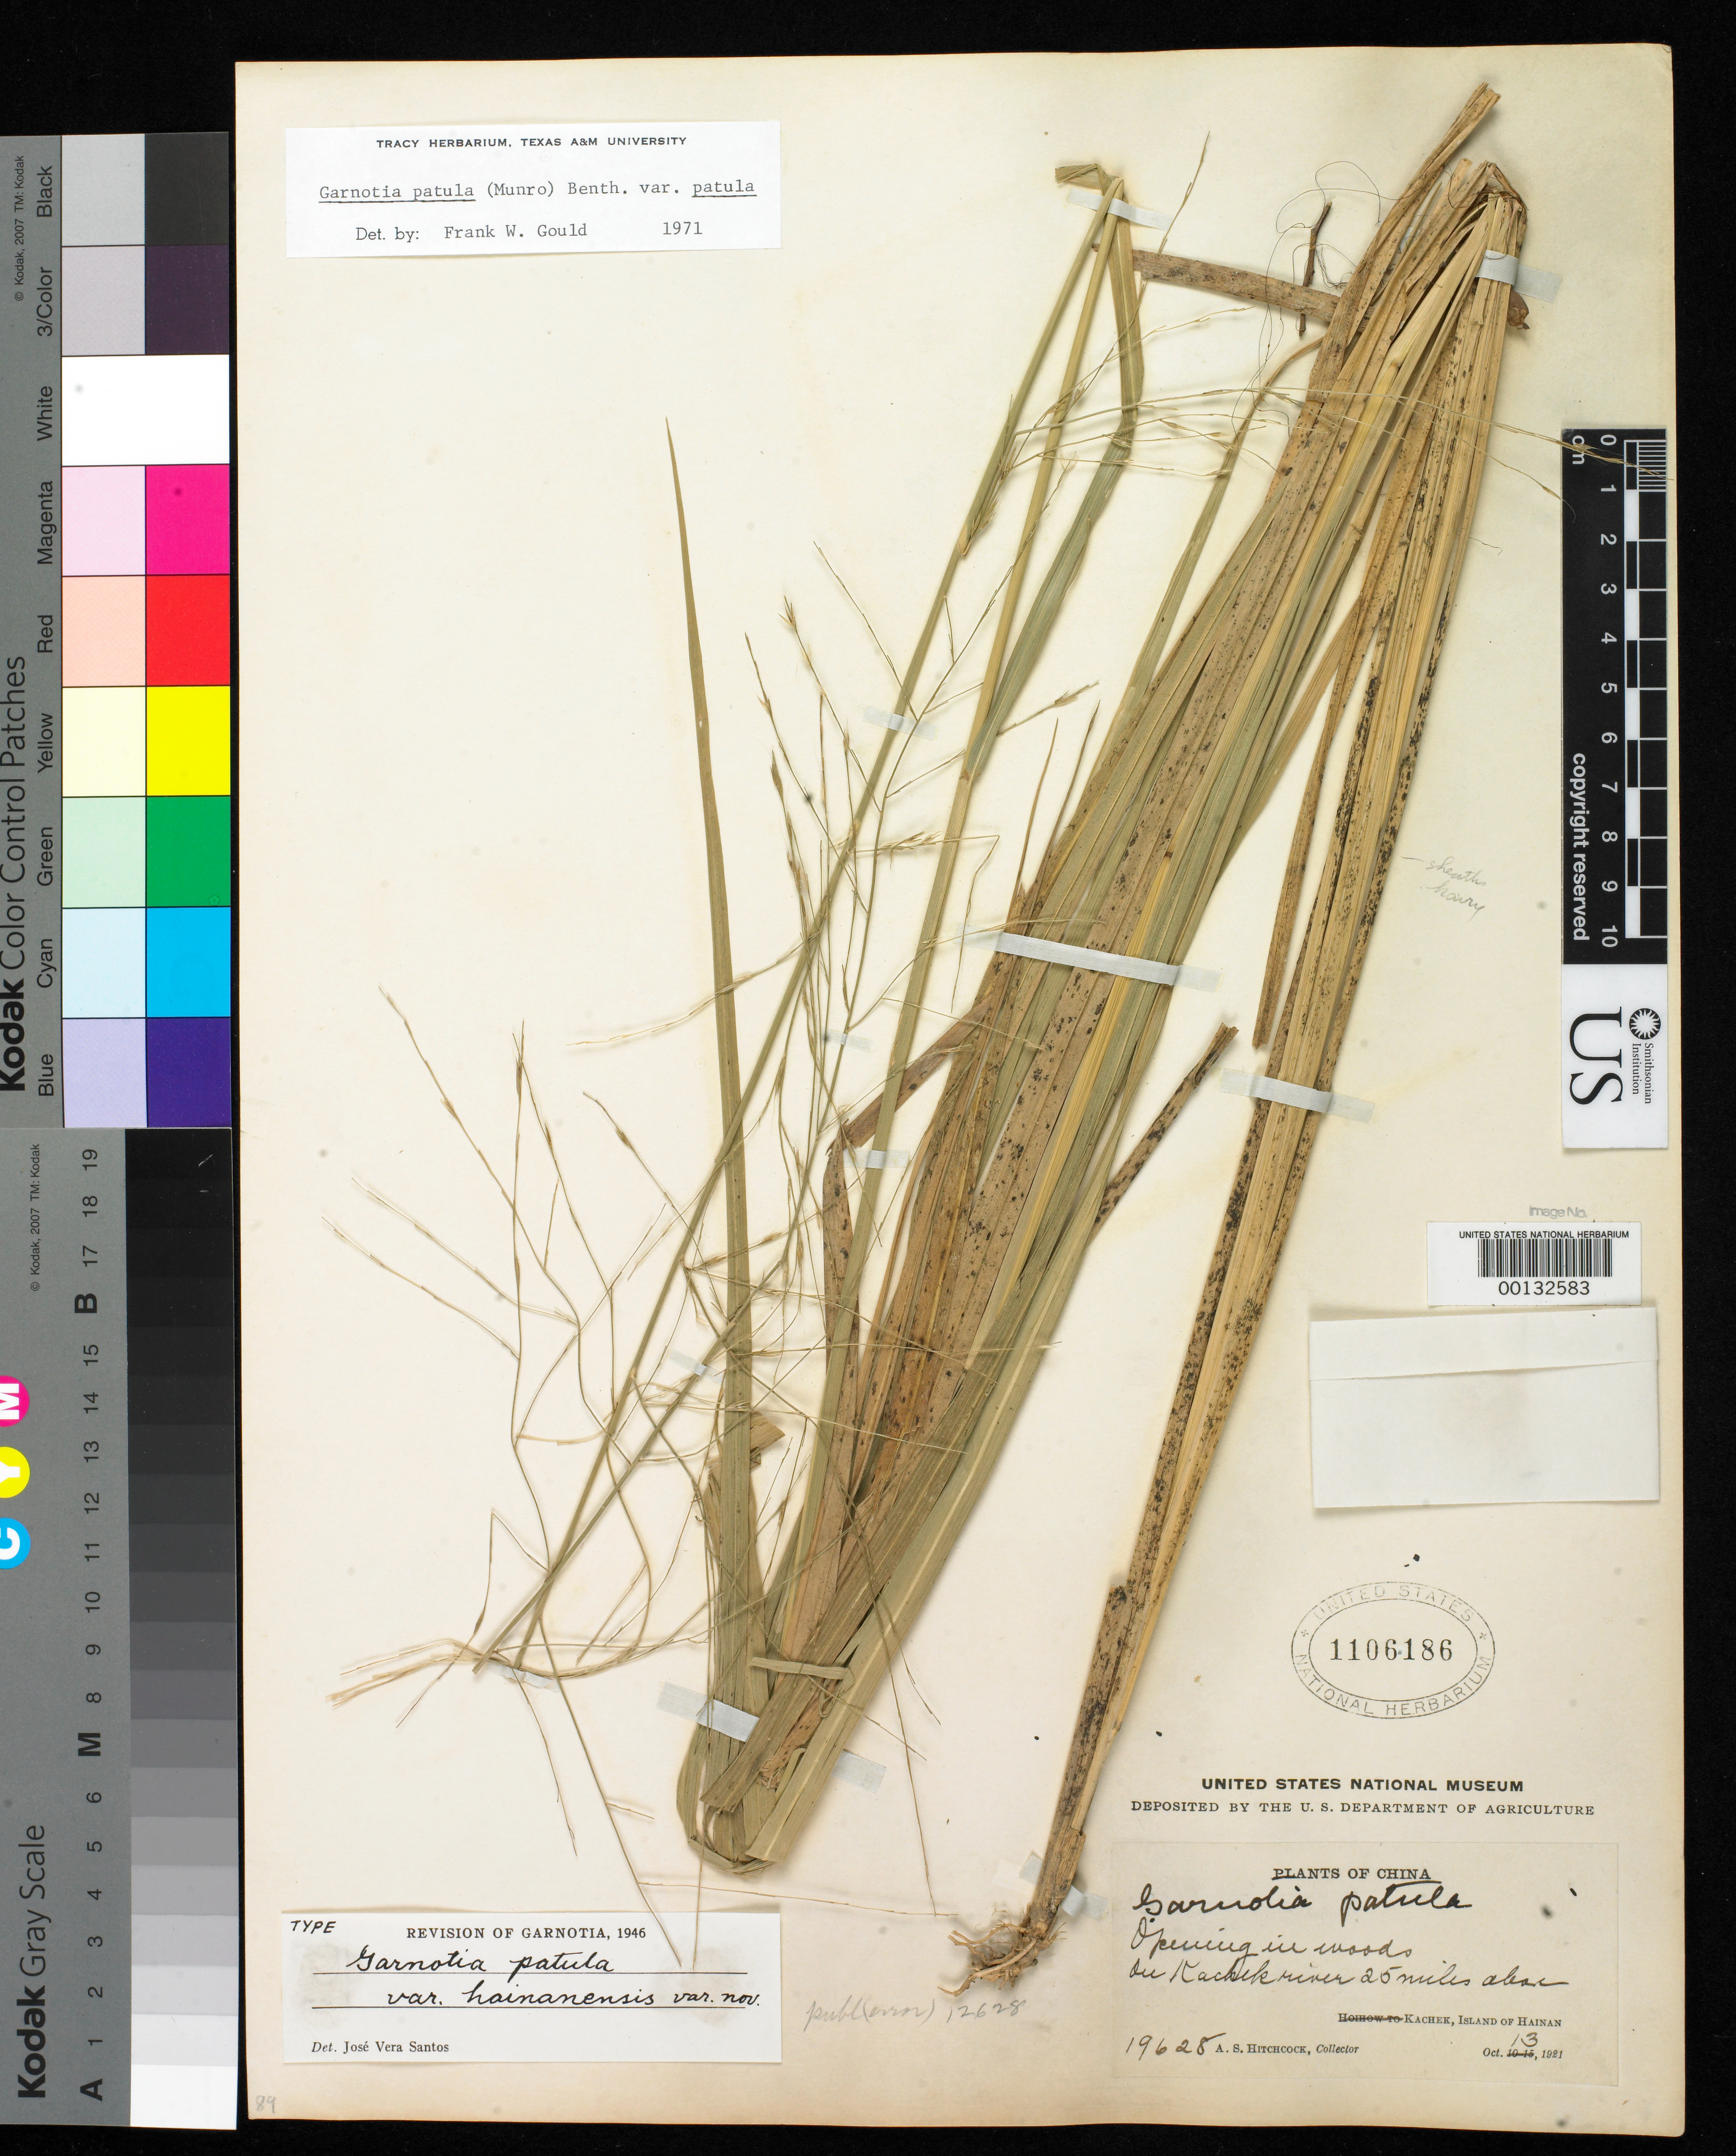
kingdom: Plantae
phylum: Tracheophyta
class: Liliopsida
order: Poales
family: Poaceae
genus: Garnotia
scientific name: Garnotia patula var. hainanensis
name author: Santos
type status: Holotype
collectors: A. S. Hitchcock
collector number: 12628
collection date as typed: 13 Oct 1950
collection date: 1950-10-13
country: China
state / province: Hainan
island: Hainan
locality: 25 miles above Kachek.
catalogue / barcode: US 1106186